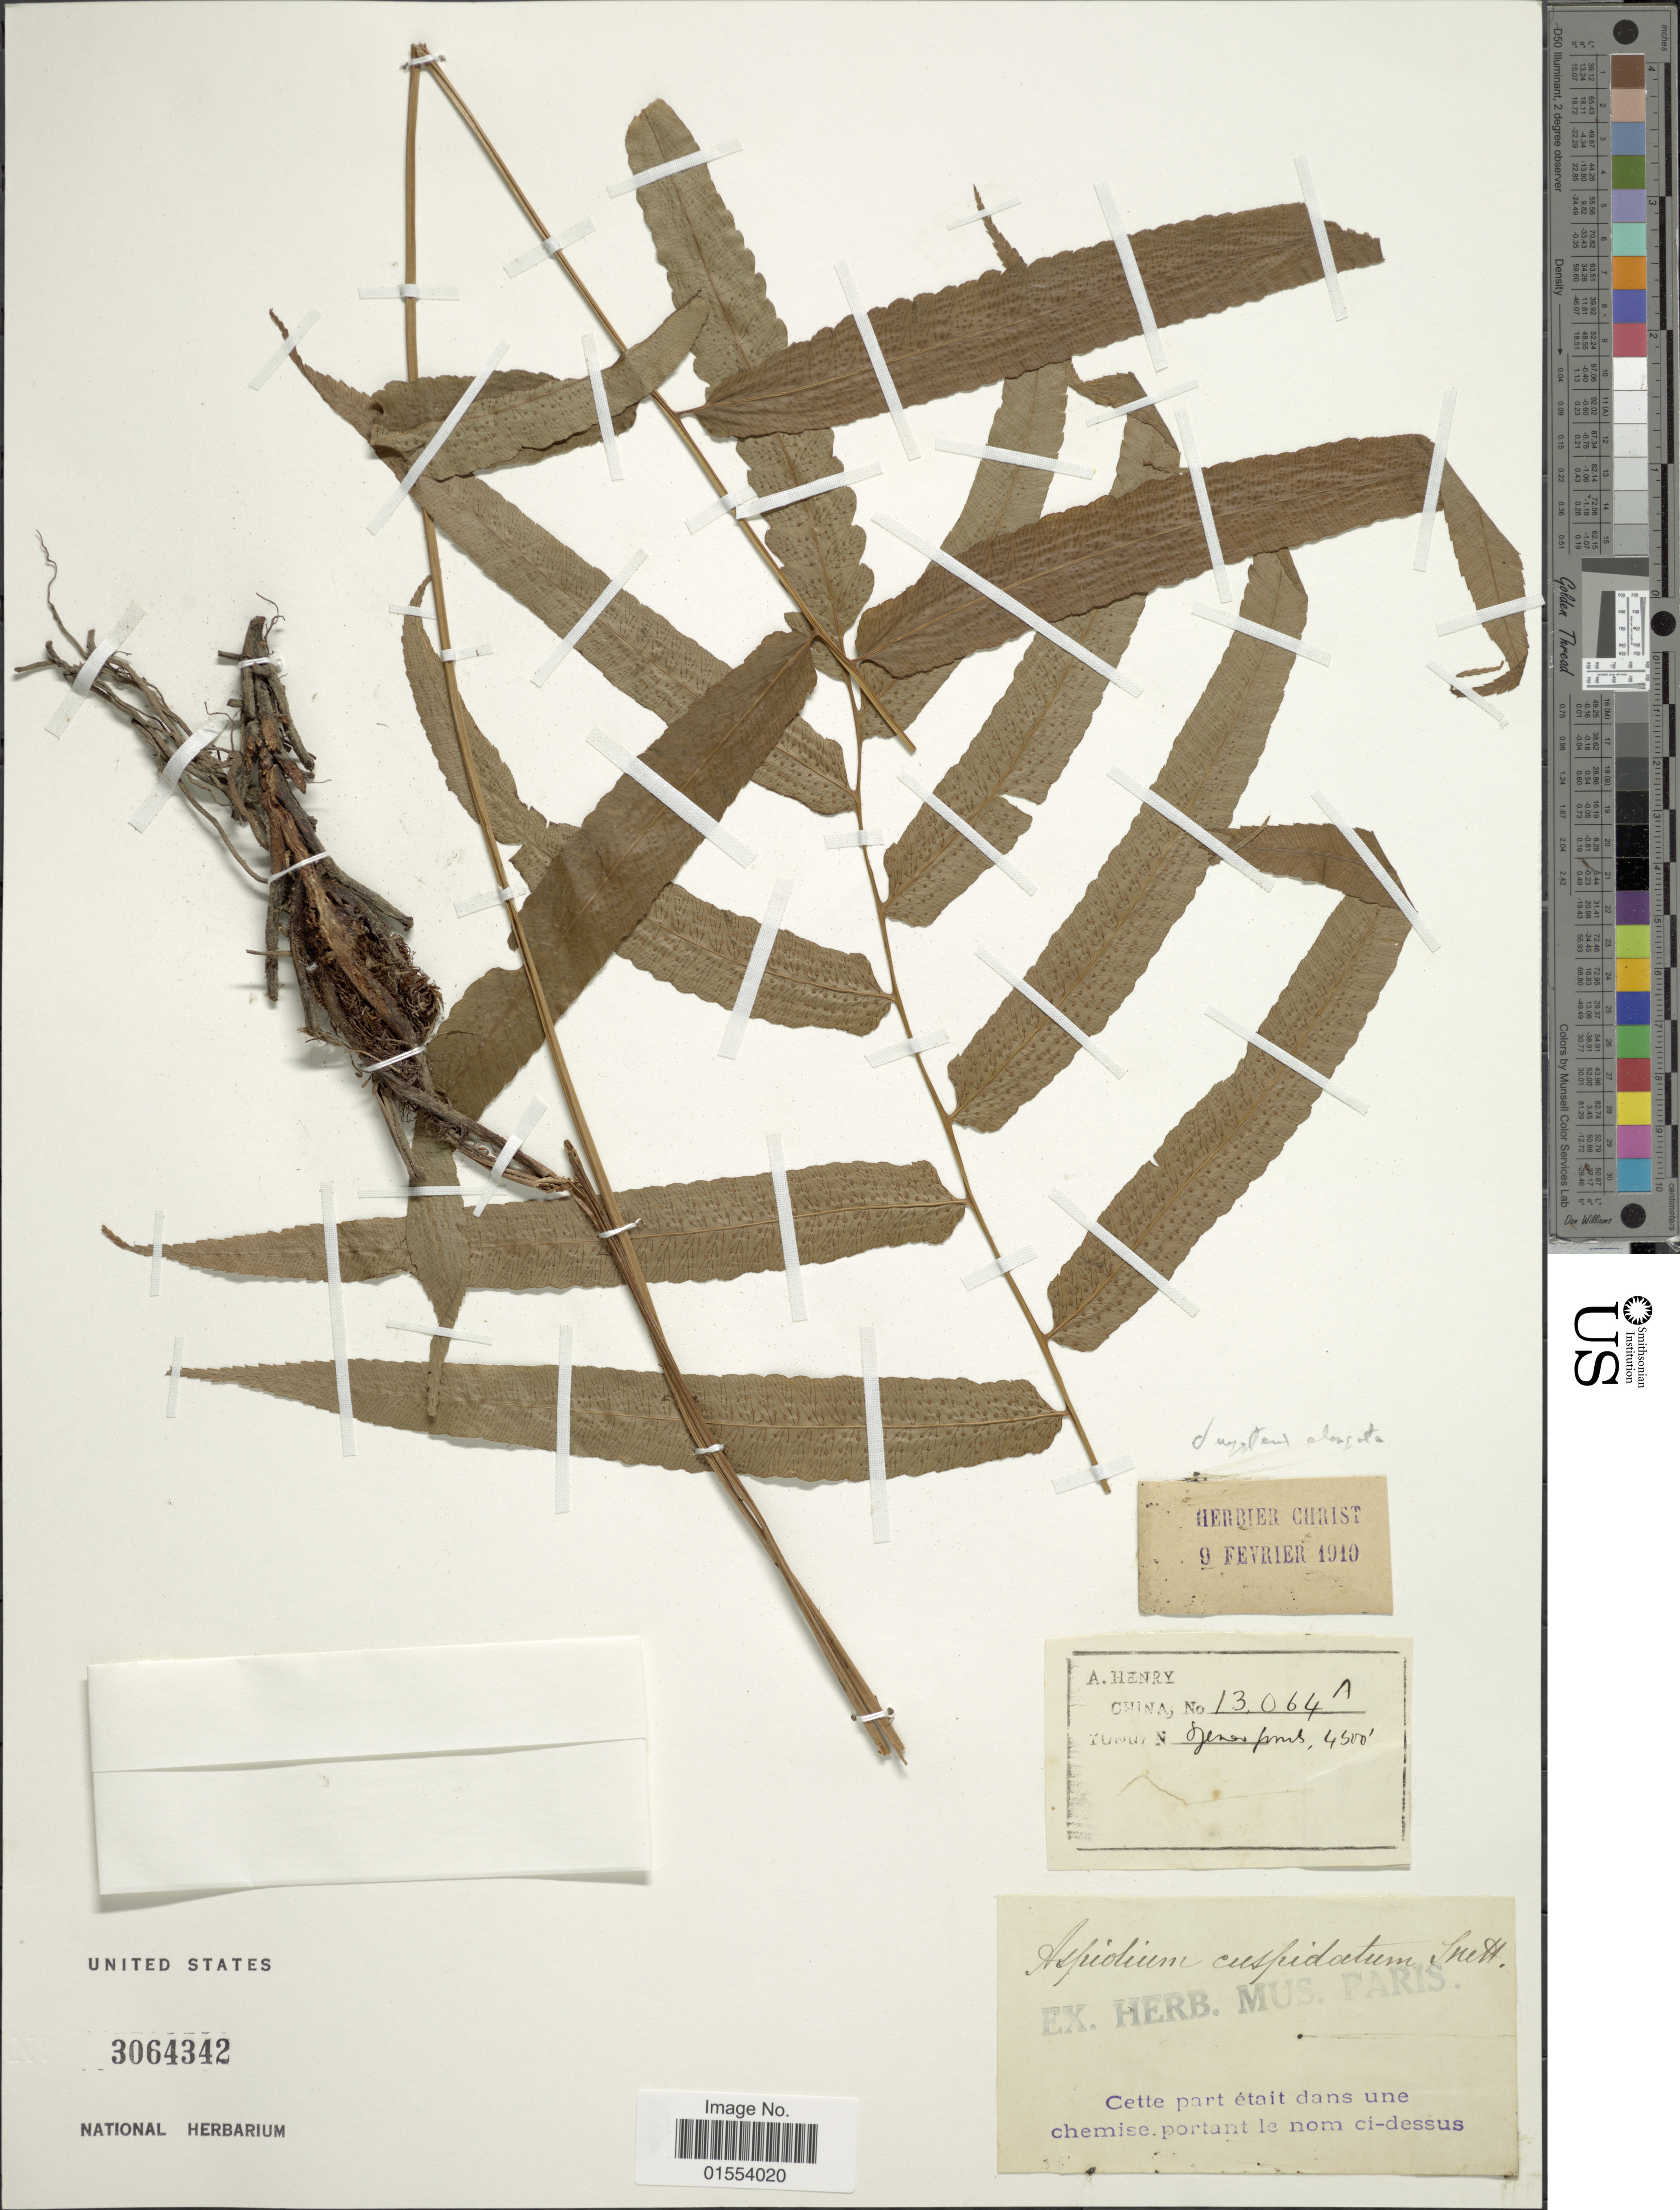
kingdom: Plantae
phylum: Tracheophyta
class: Polypodiopsida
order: Polypodiales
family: Dryopteridaceae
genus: Dryopteris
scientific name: Dryopteris elongata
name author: Kuntze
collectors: A. Henry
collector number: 13064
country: China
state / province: Yunnan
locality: Yunnan, [illegible text]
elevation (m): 1372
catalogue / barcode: US 3064342